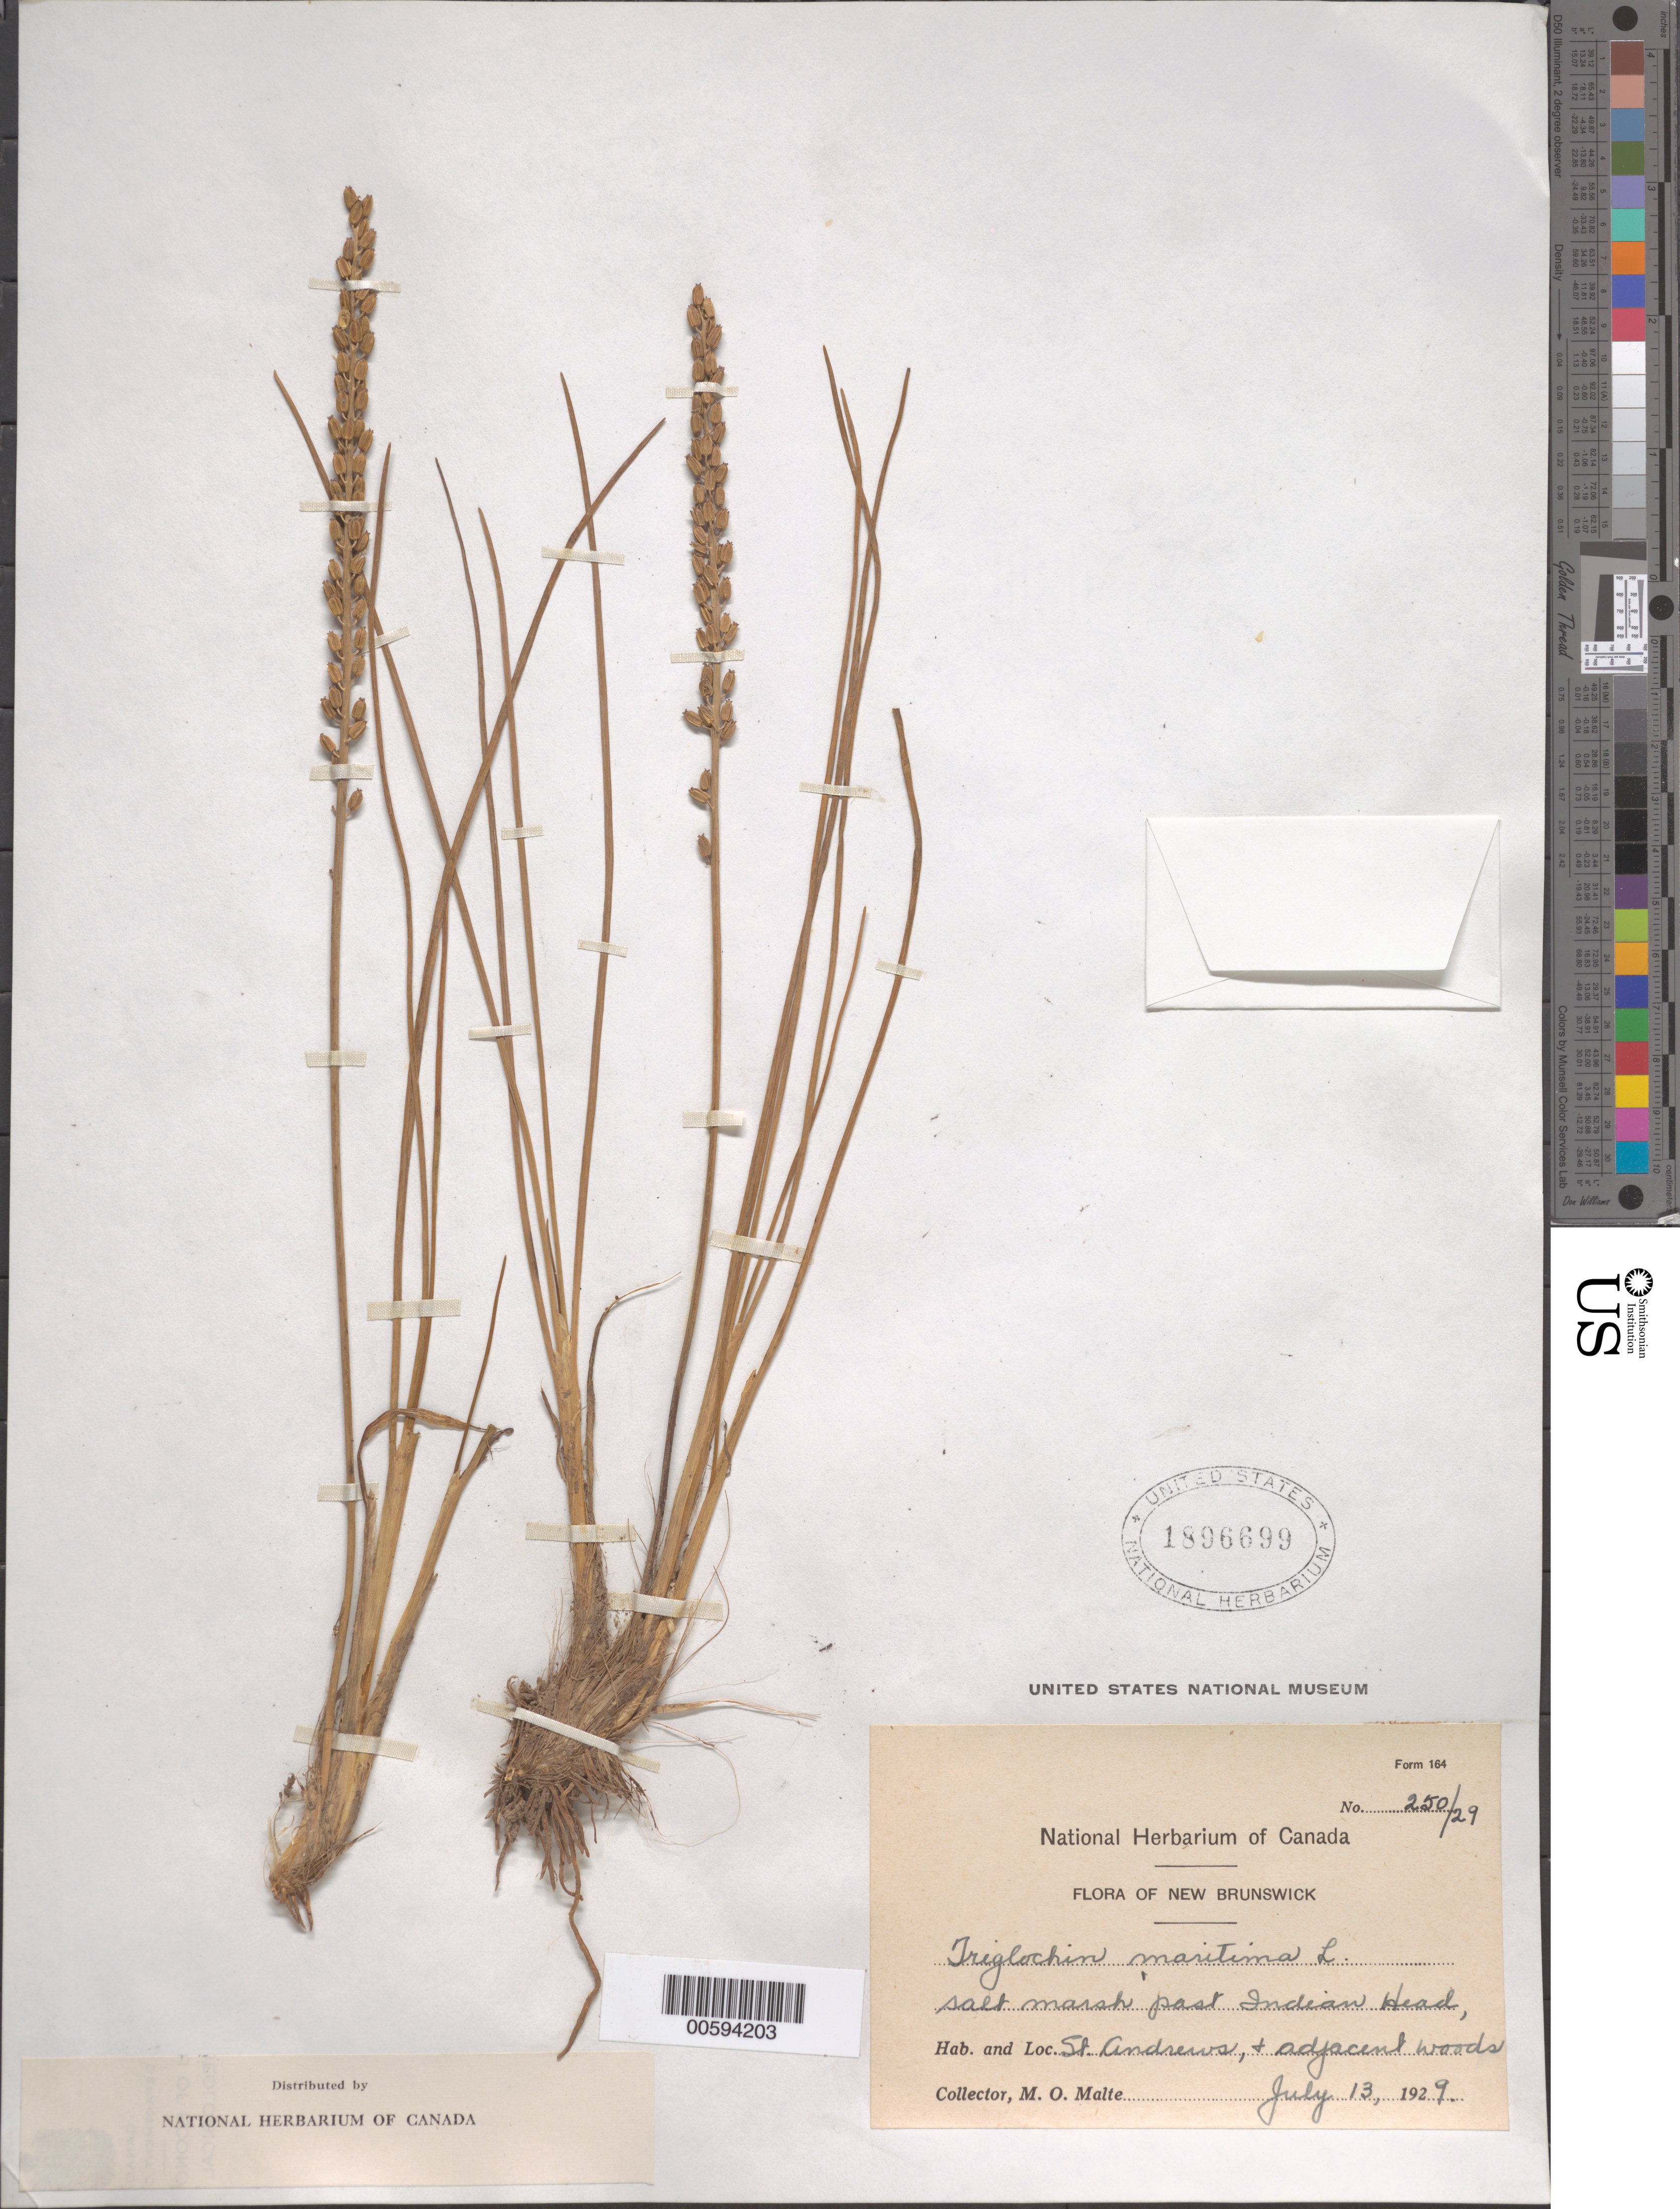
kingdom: Plantae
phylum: Tracheophyta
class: Liliopsida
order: Alismatales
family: Juncaginaceae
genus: Triglochin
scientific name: Triglochin maritima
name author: L.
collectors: M. Malte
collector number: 250/29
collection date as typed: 13 Jul 1929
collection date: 1929-07-13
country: Canada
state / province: New Brunswick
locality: St. Andrews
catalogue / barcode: US 1896699